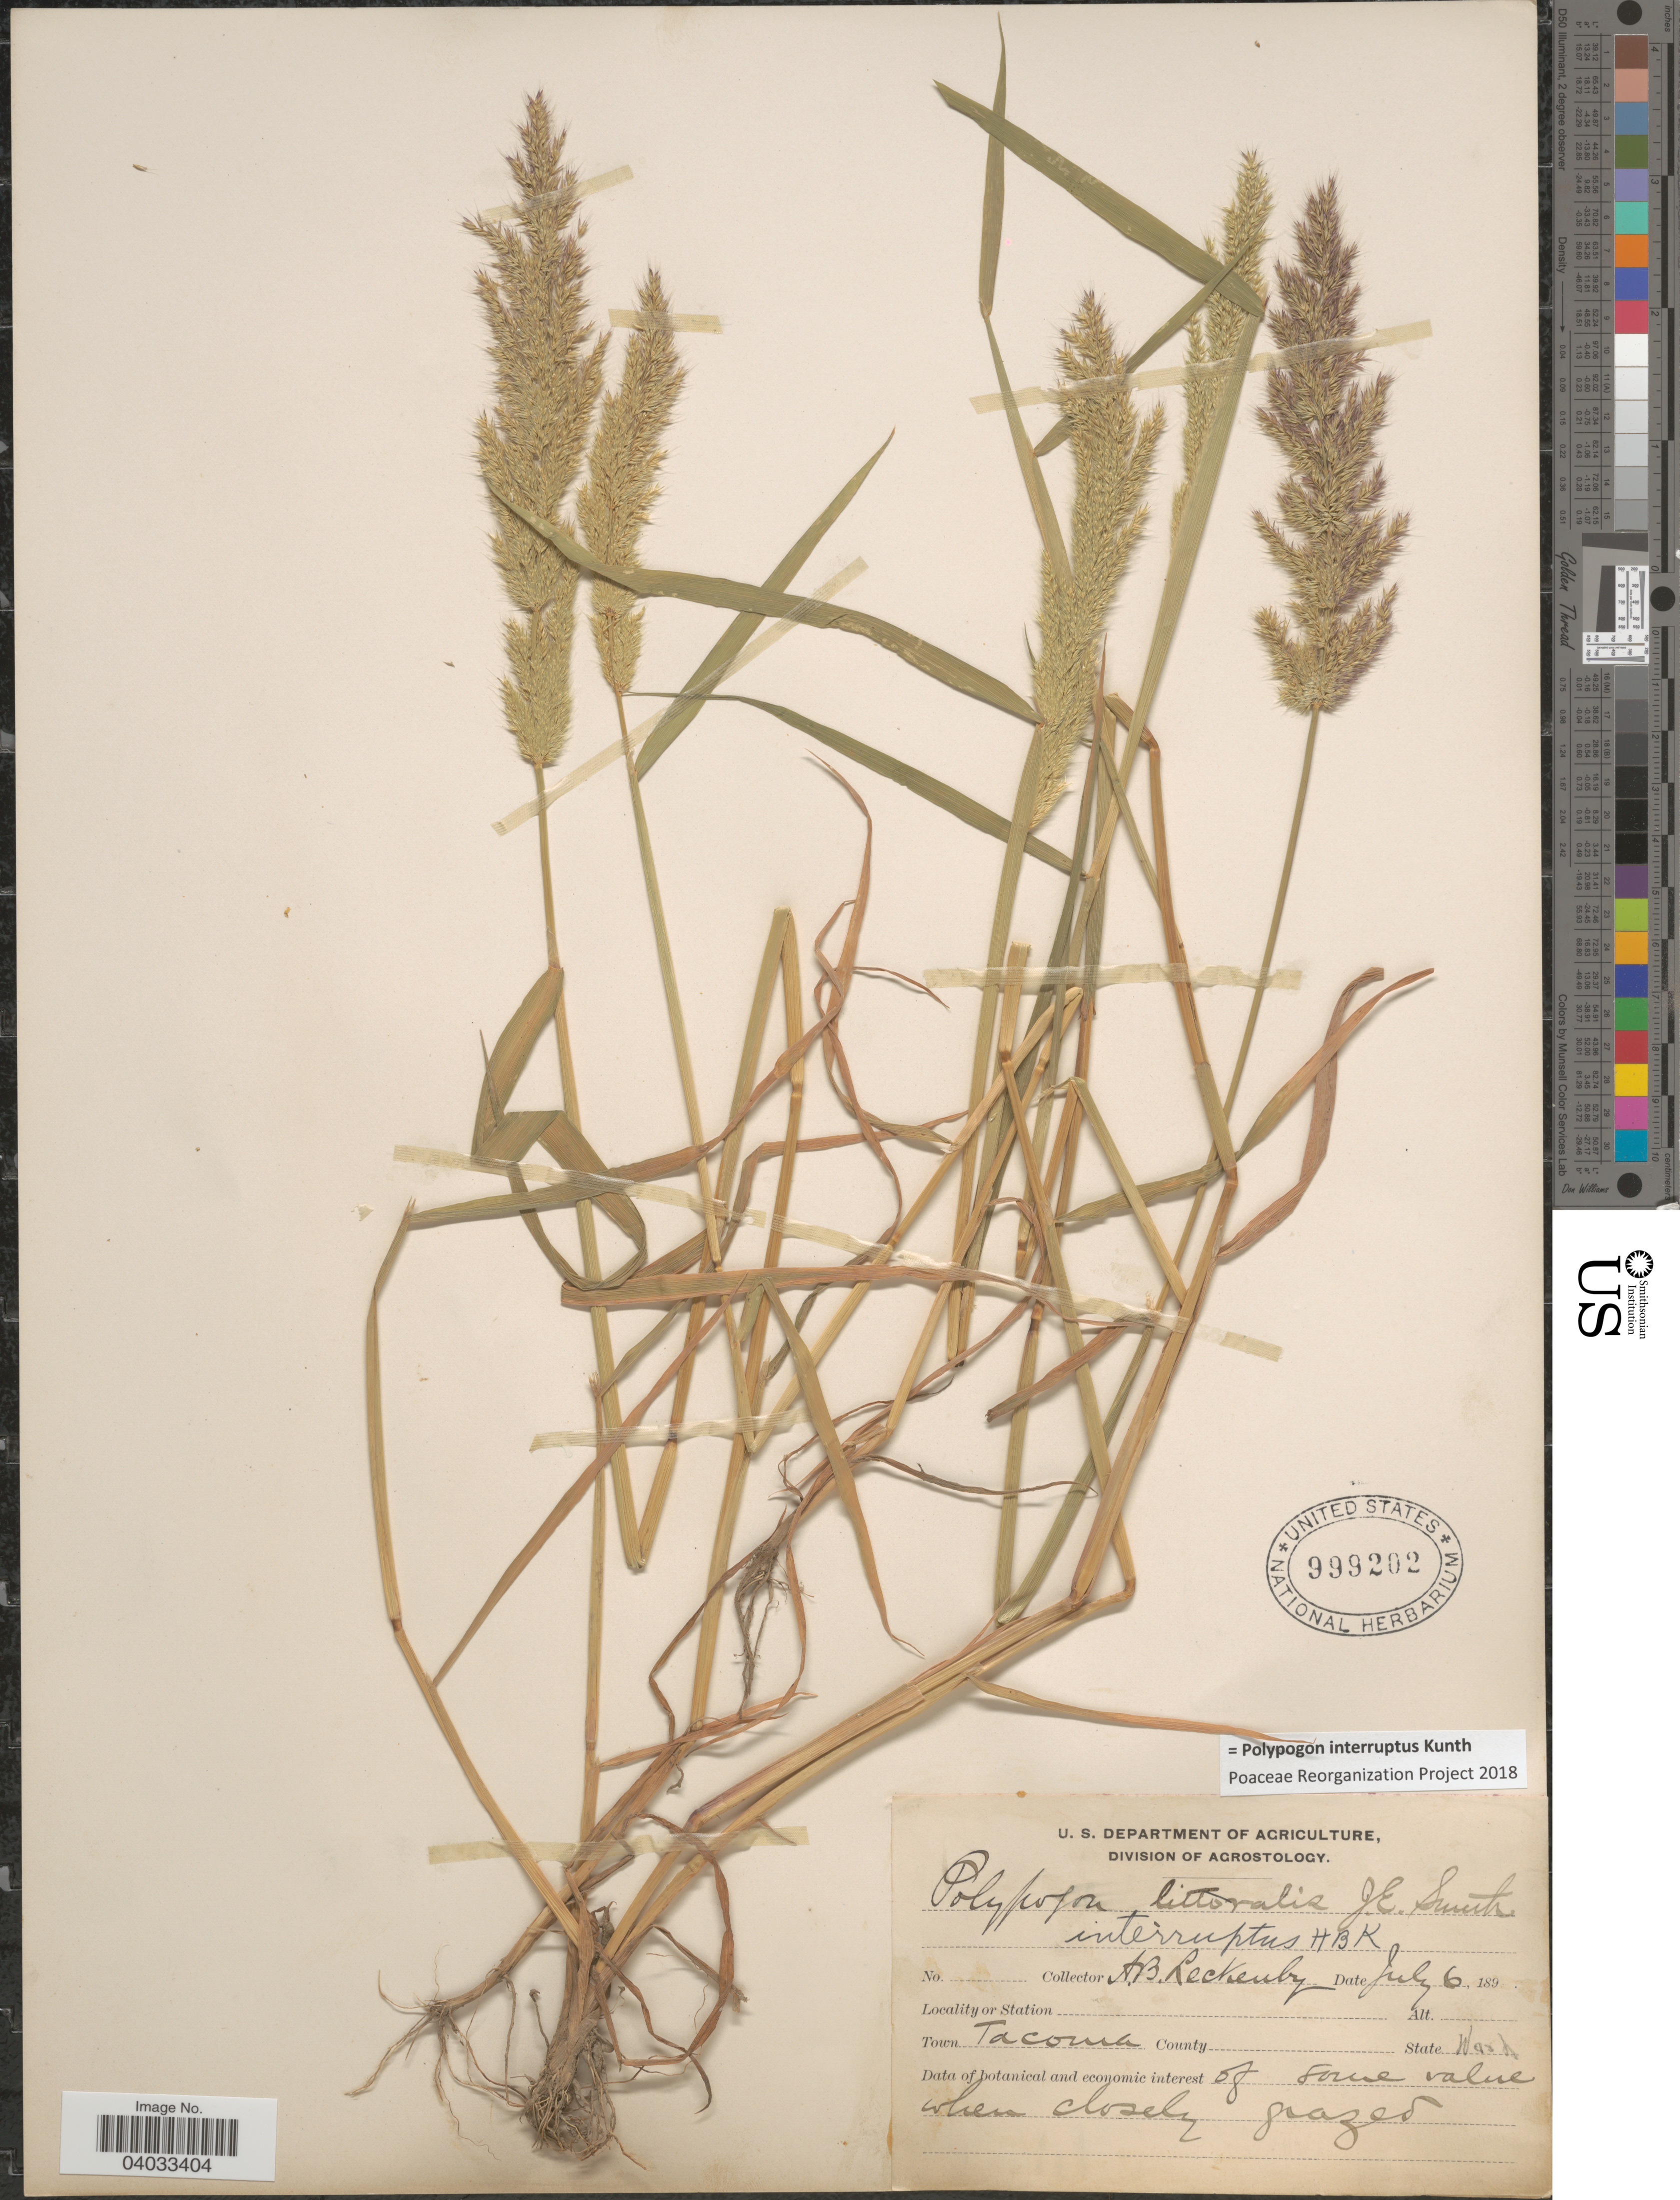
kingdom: Plantae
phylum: Tracheophyta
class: Liliopsida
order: Poales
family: Poaceae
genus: Polypogon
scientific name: Polypogon interruptus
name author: Kunth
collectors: A. Leckenby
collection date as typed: July 6, 189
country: United States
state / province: Washington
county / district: Pierce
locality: Town Tacoma.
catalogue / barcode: US 999202